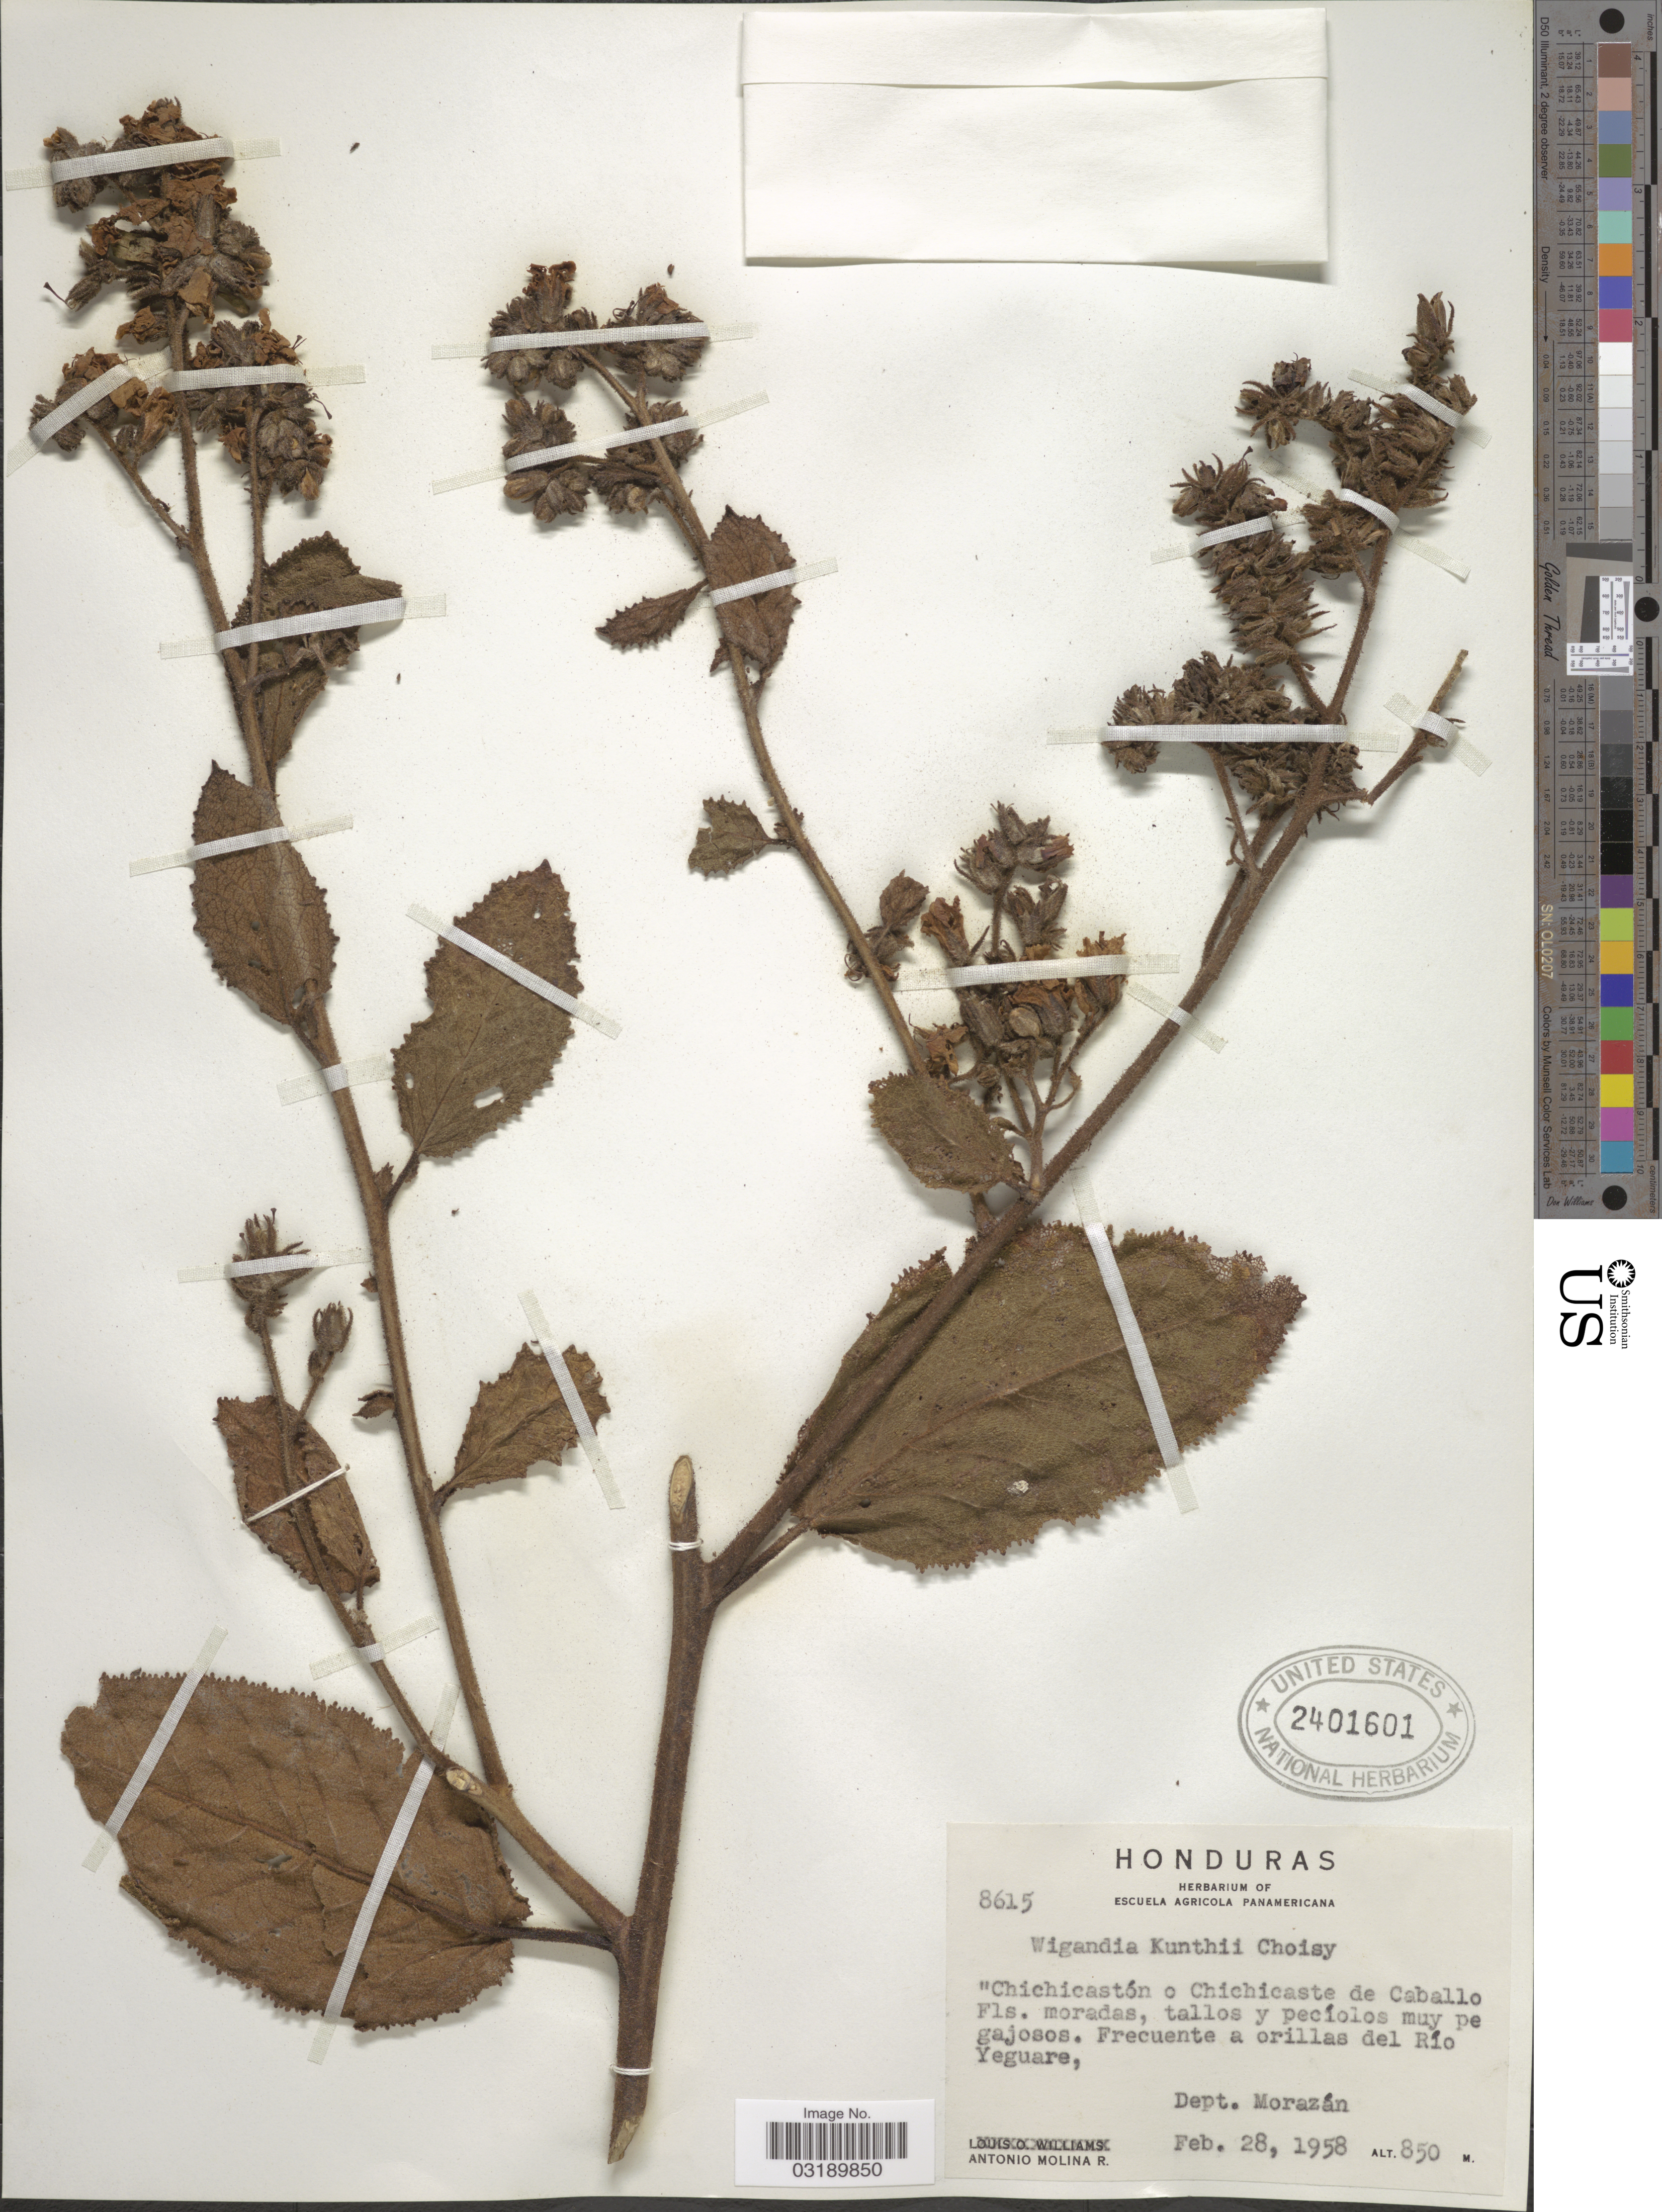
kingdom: Plantae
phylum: Tracheophyta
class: Magnoliopsida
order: Boraginales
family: Namaceae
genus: Wigandia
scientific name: Wigandia kunthii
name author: Choisy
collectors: A. Molina R.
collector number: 8615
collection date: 1958-02-28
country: Honduras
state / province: Fco. Morazán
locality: Frecuente a orillas del Río Yeguare, Dept. Morazán.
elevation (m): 850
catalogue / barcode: US 2401601